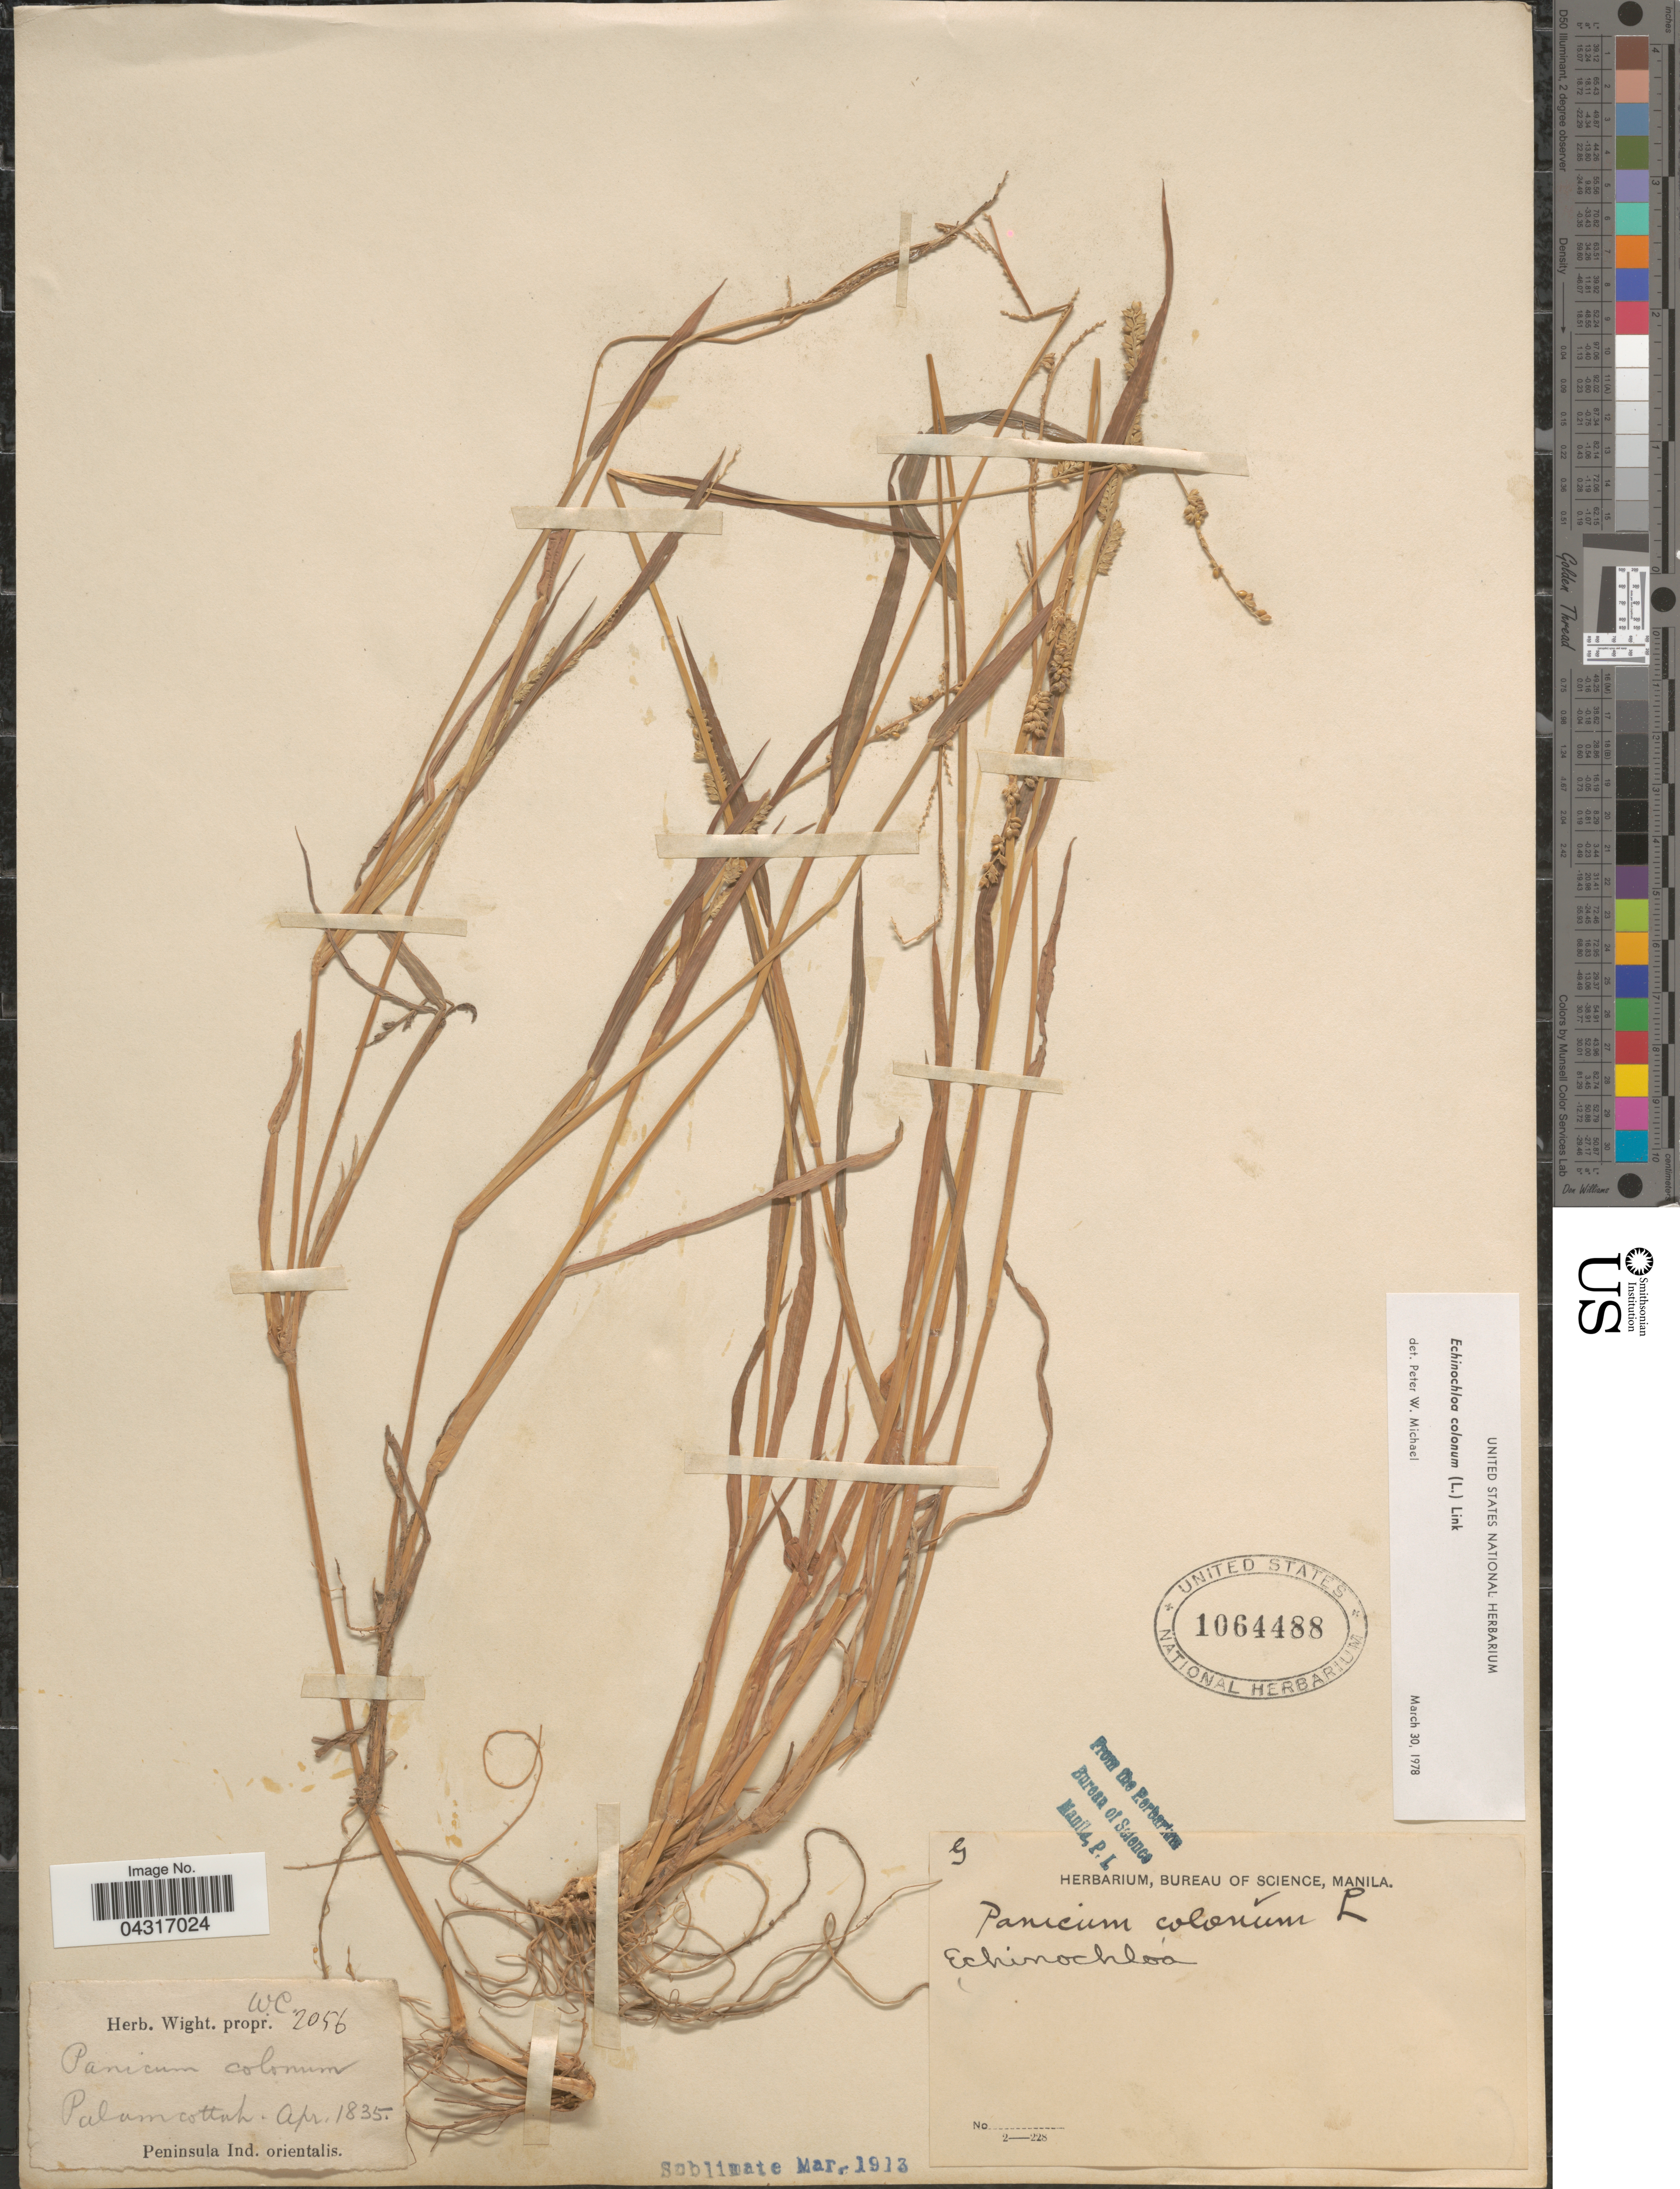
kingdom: Plantae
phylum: Tracheophyta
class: Liliopsida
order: Poales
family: Poaceae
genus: Echinochloa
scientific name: Echinochloa colona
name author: (L.) Link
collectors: C. Wright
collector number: WC2056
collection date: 1835-04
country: India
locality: Palam cottah. Peninsula Ind. Orientalis.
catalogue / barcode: US 1064488